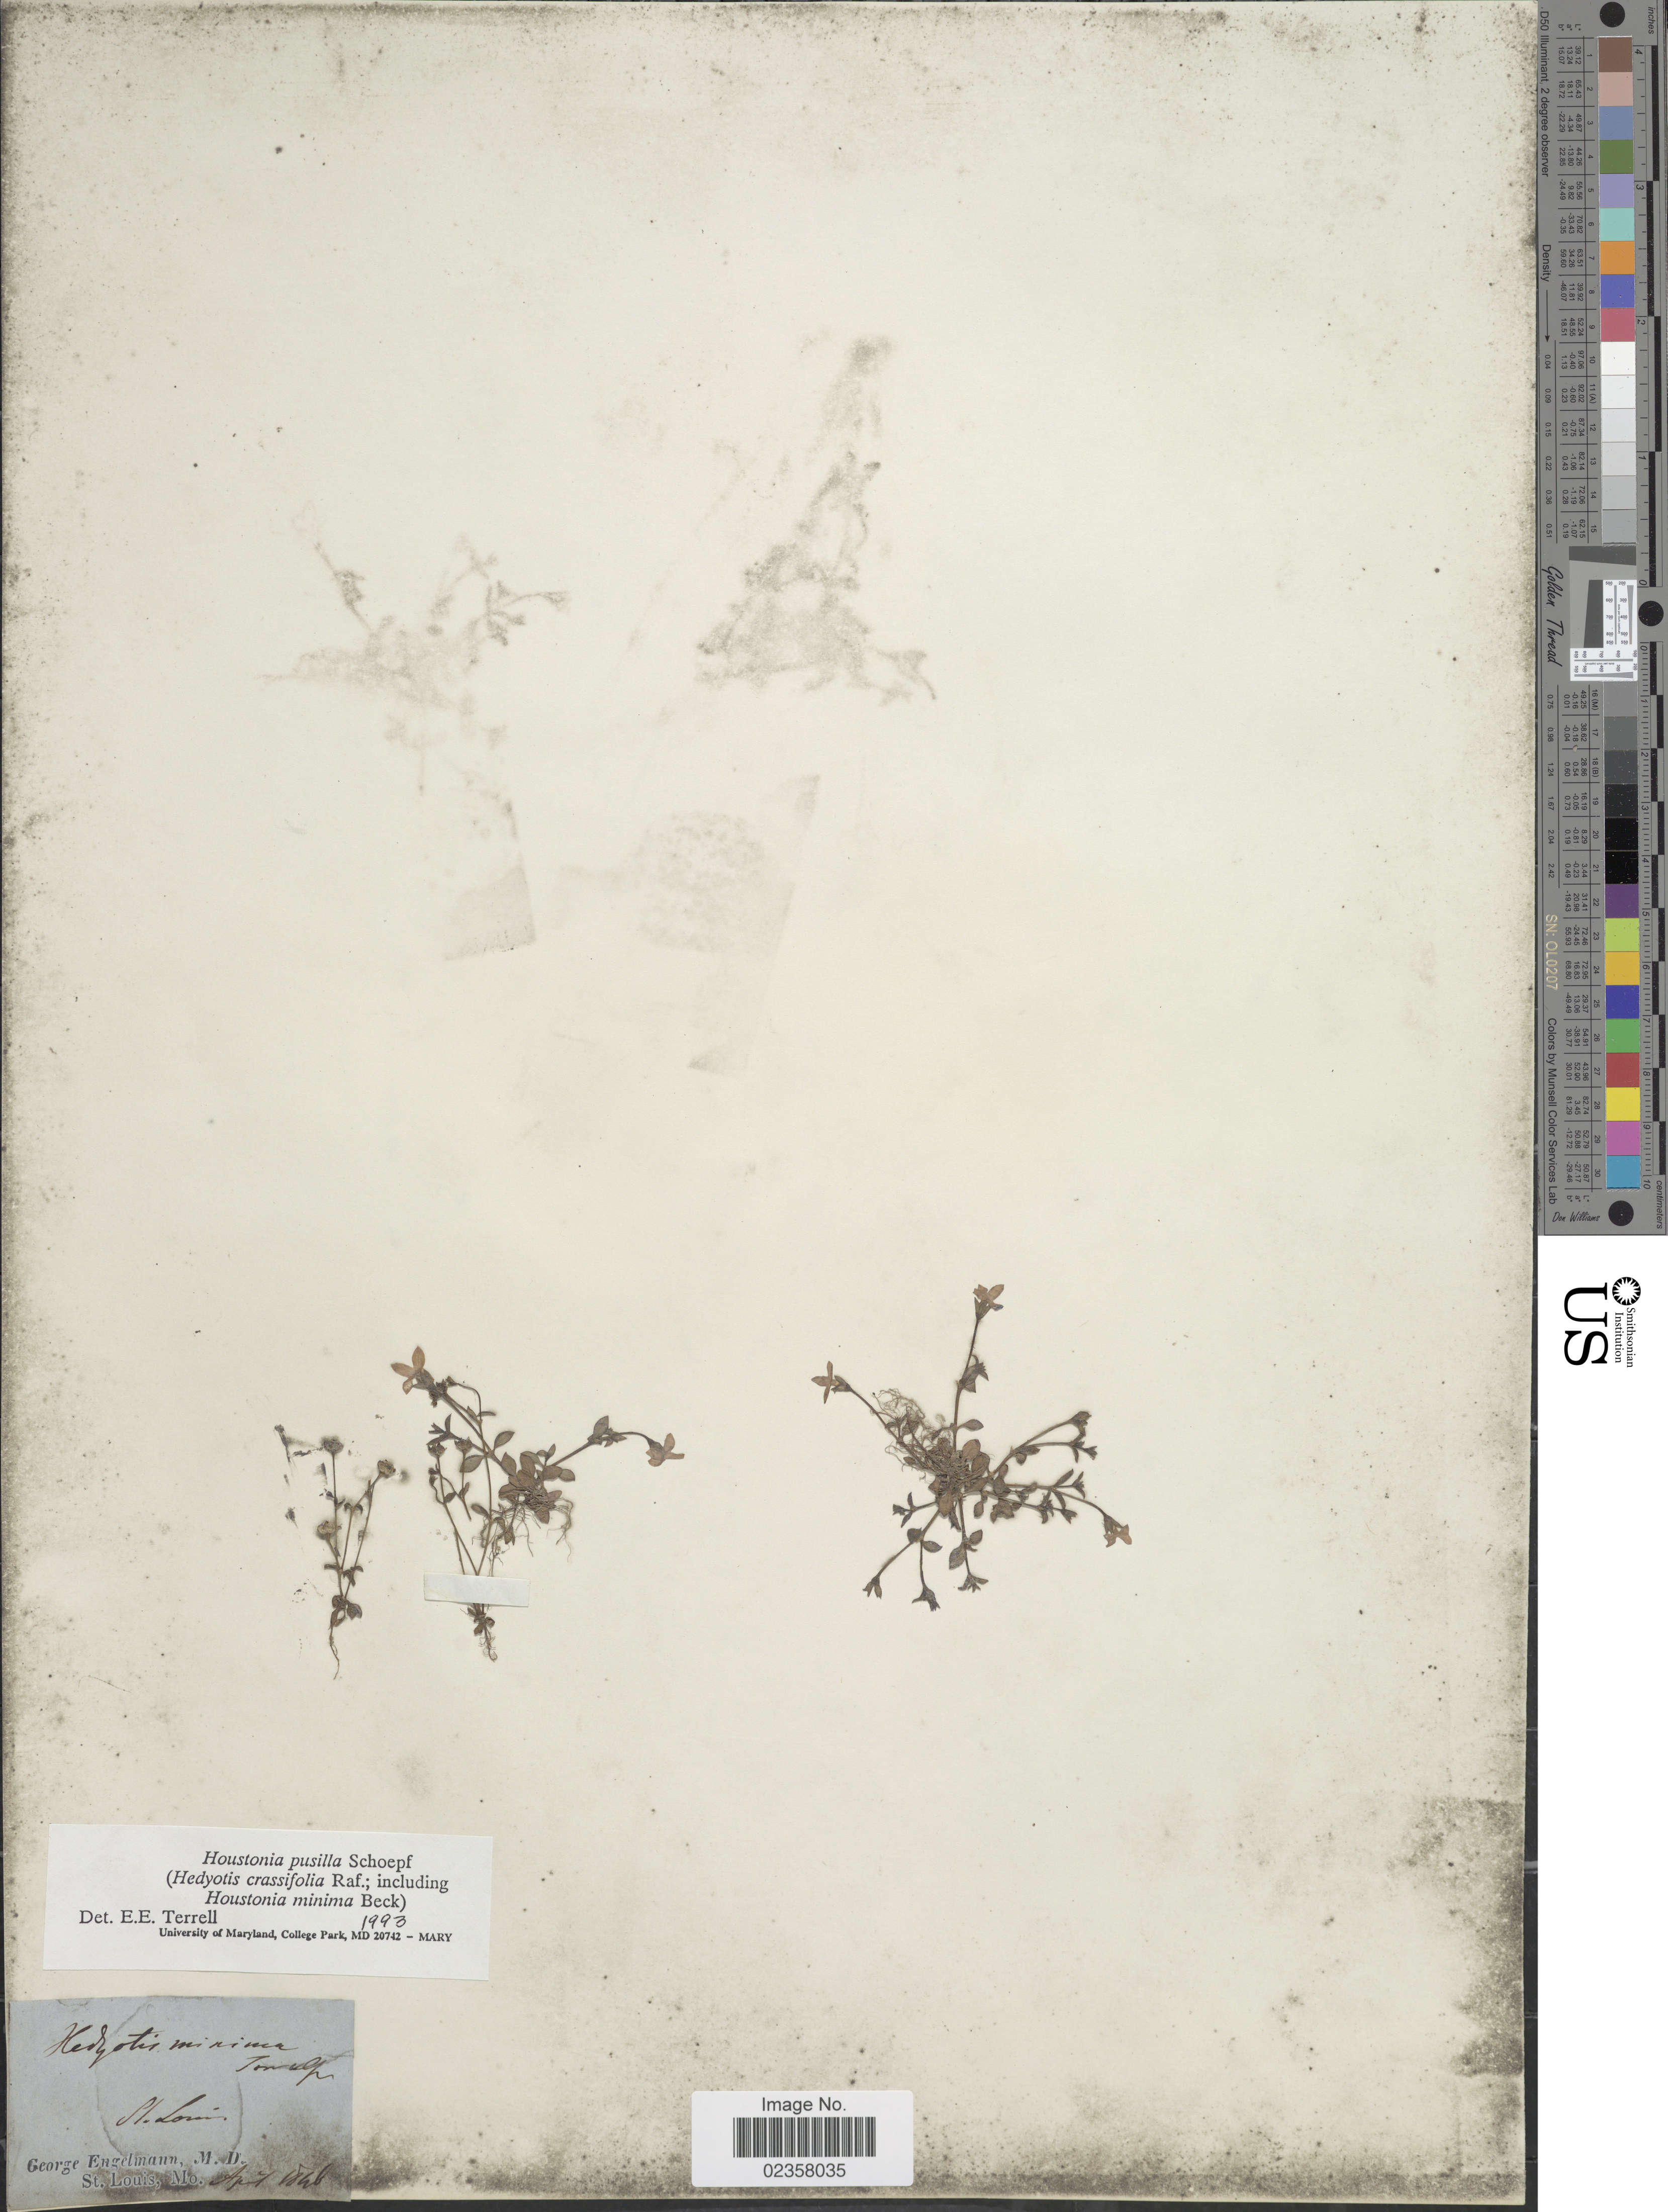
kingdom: Plantae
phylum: Tracheophyta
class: Magnoliopsida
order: Gentianales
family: Rubiaceae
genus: Houstonia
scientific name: Houstonia pusilla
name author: Schoepf.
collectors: G. Engelmann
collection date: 1846-04-07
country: United States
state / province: Missouri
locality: St, Louis, Mo.